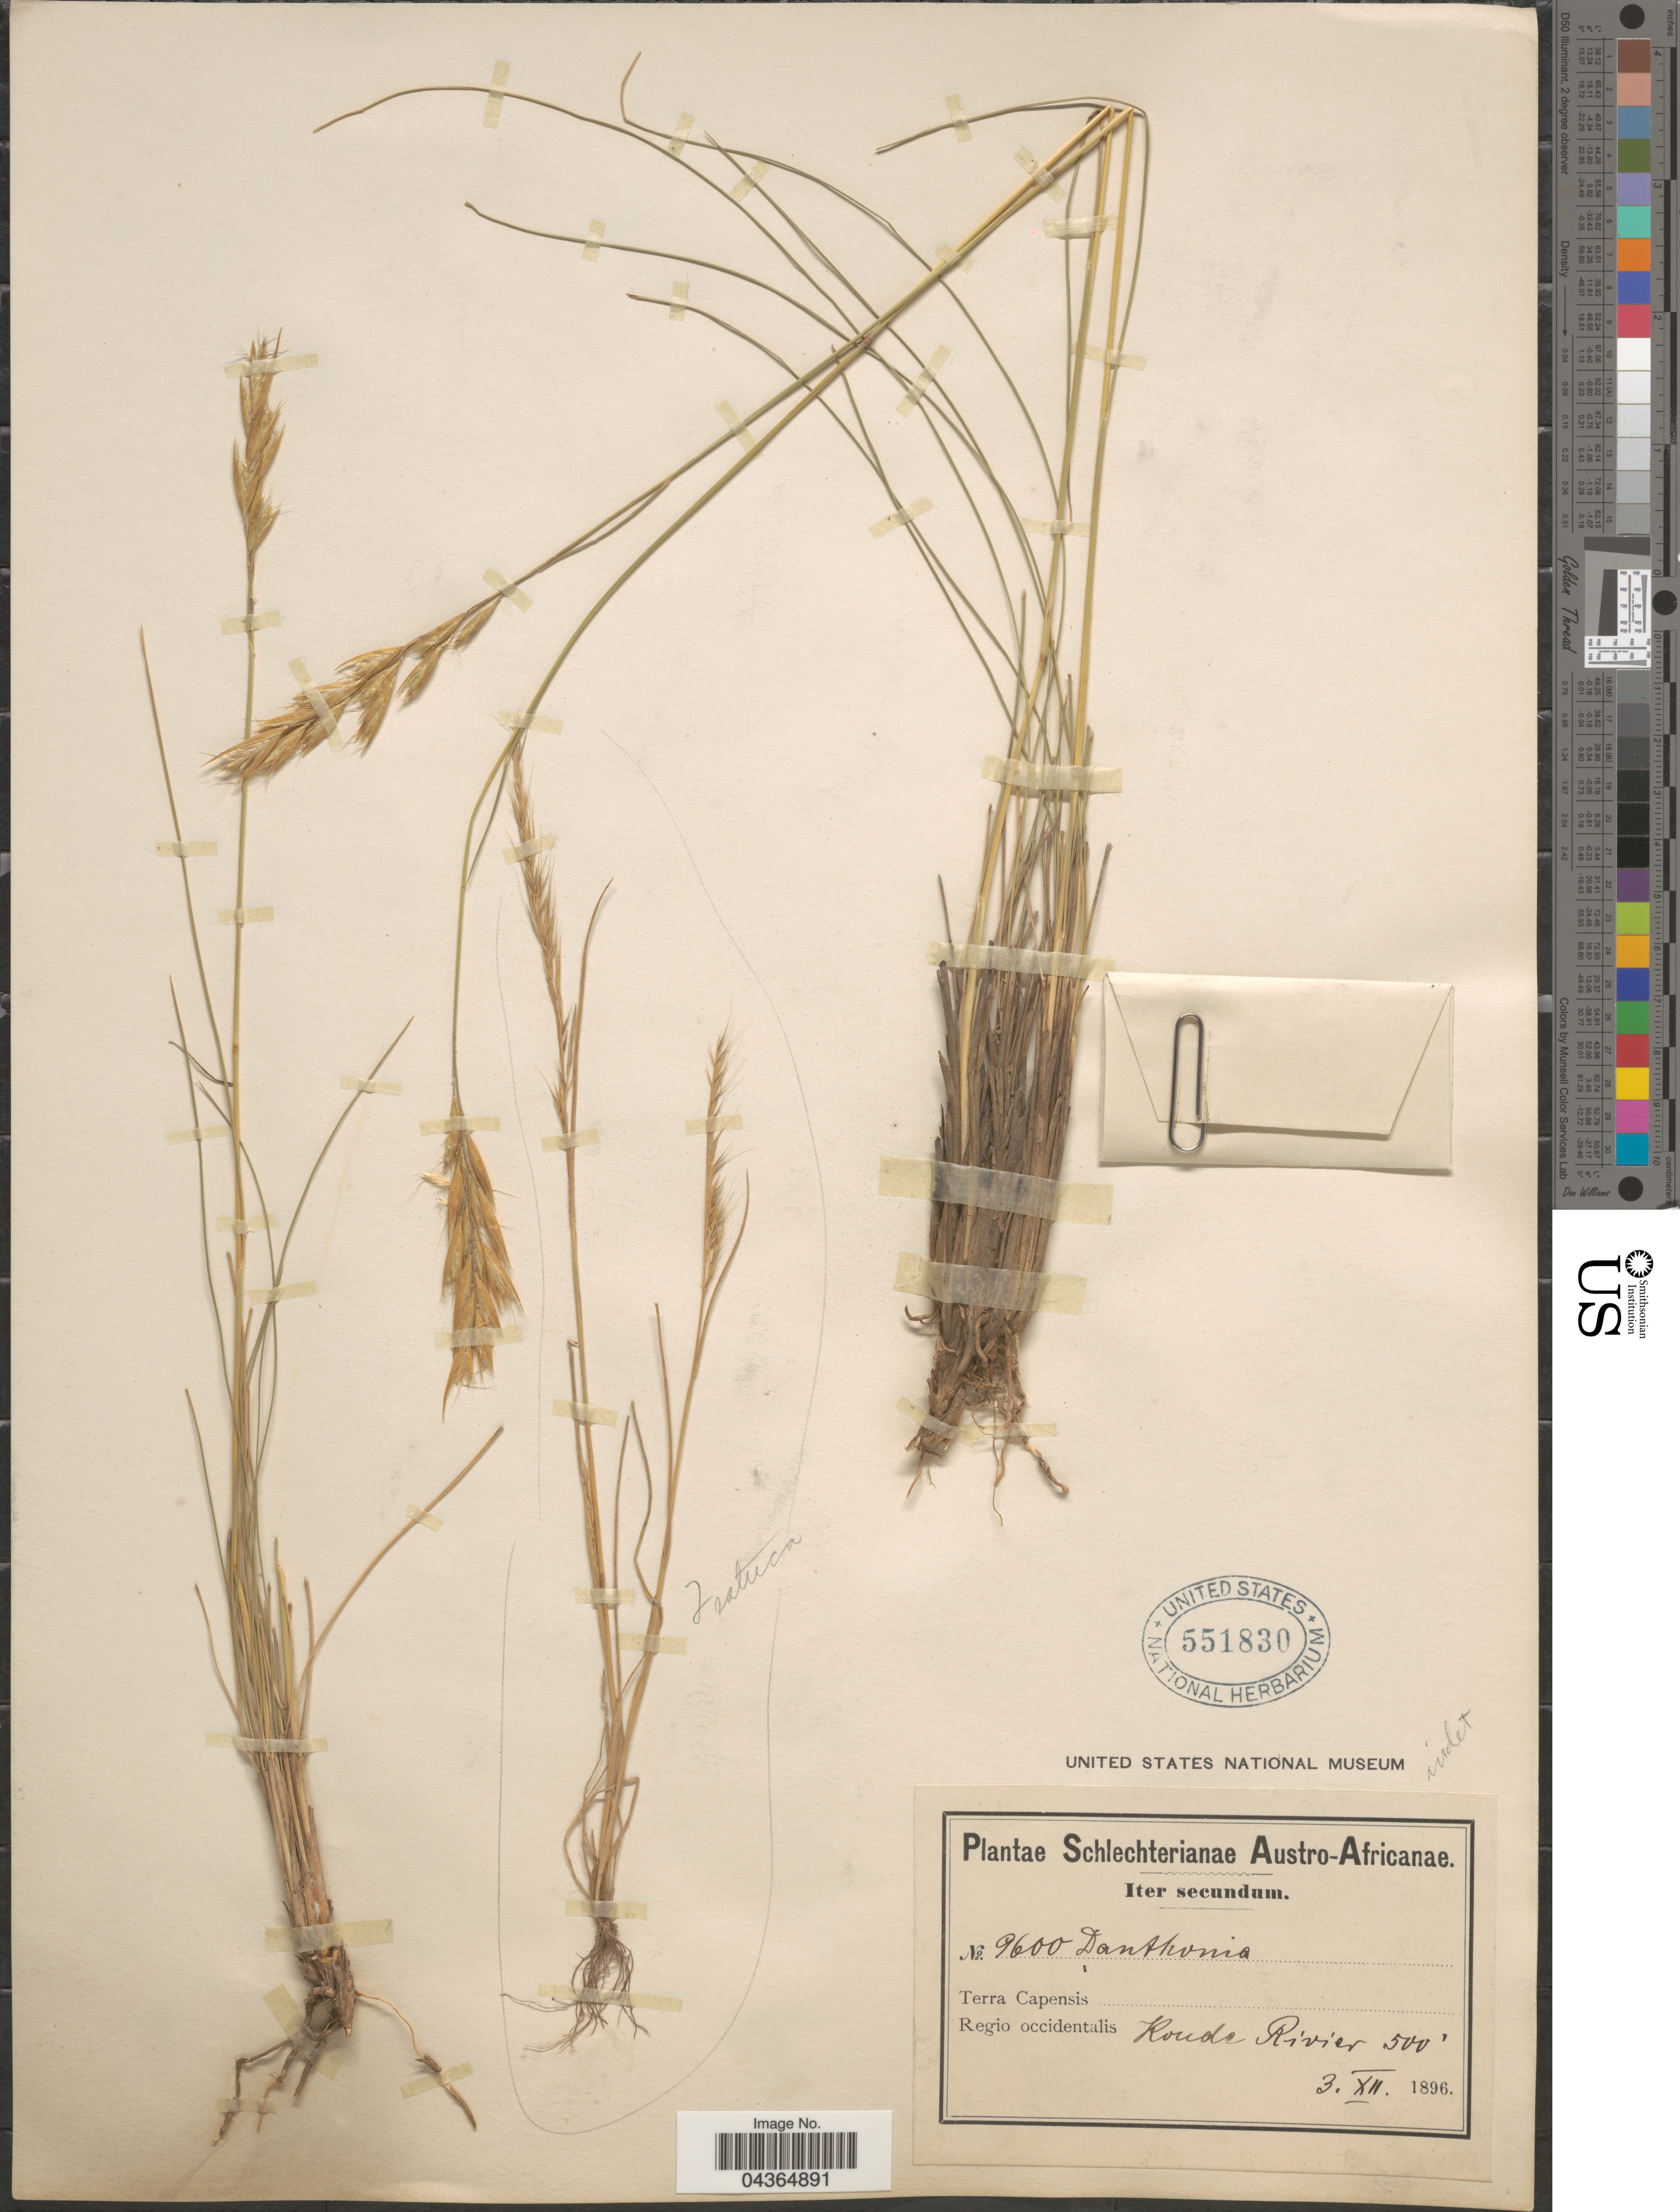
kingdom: Plantae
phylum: Tracheophyta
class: Liliopsida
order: Poales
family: Poaceae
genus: Merxmuellera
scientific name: Merxmuellera sp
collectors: Schlechter, --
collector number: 9600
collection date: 1896-12-03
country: South Africa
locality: Austro-Africanae. Terra Capensis. Regio occidentalis Koude Rivier.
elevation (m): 152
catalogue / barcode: US 551830